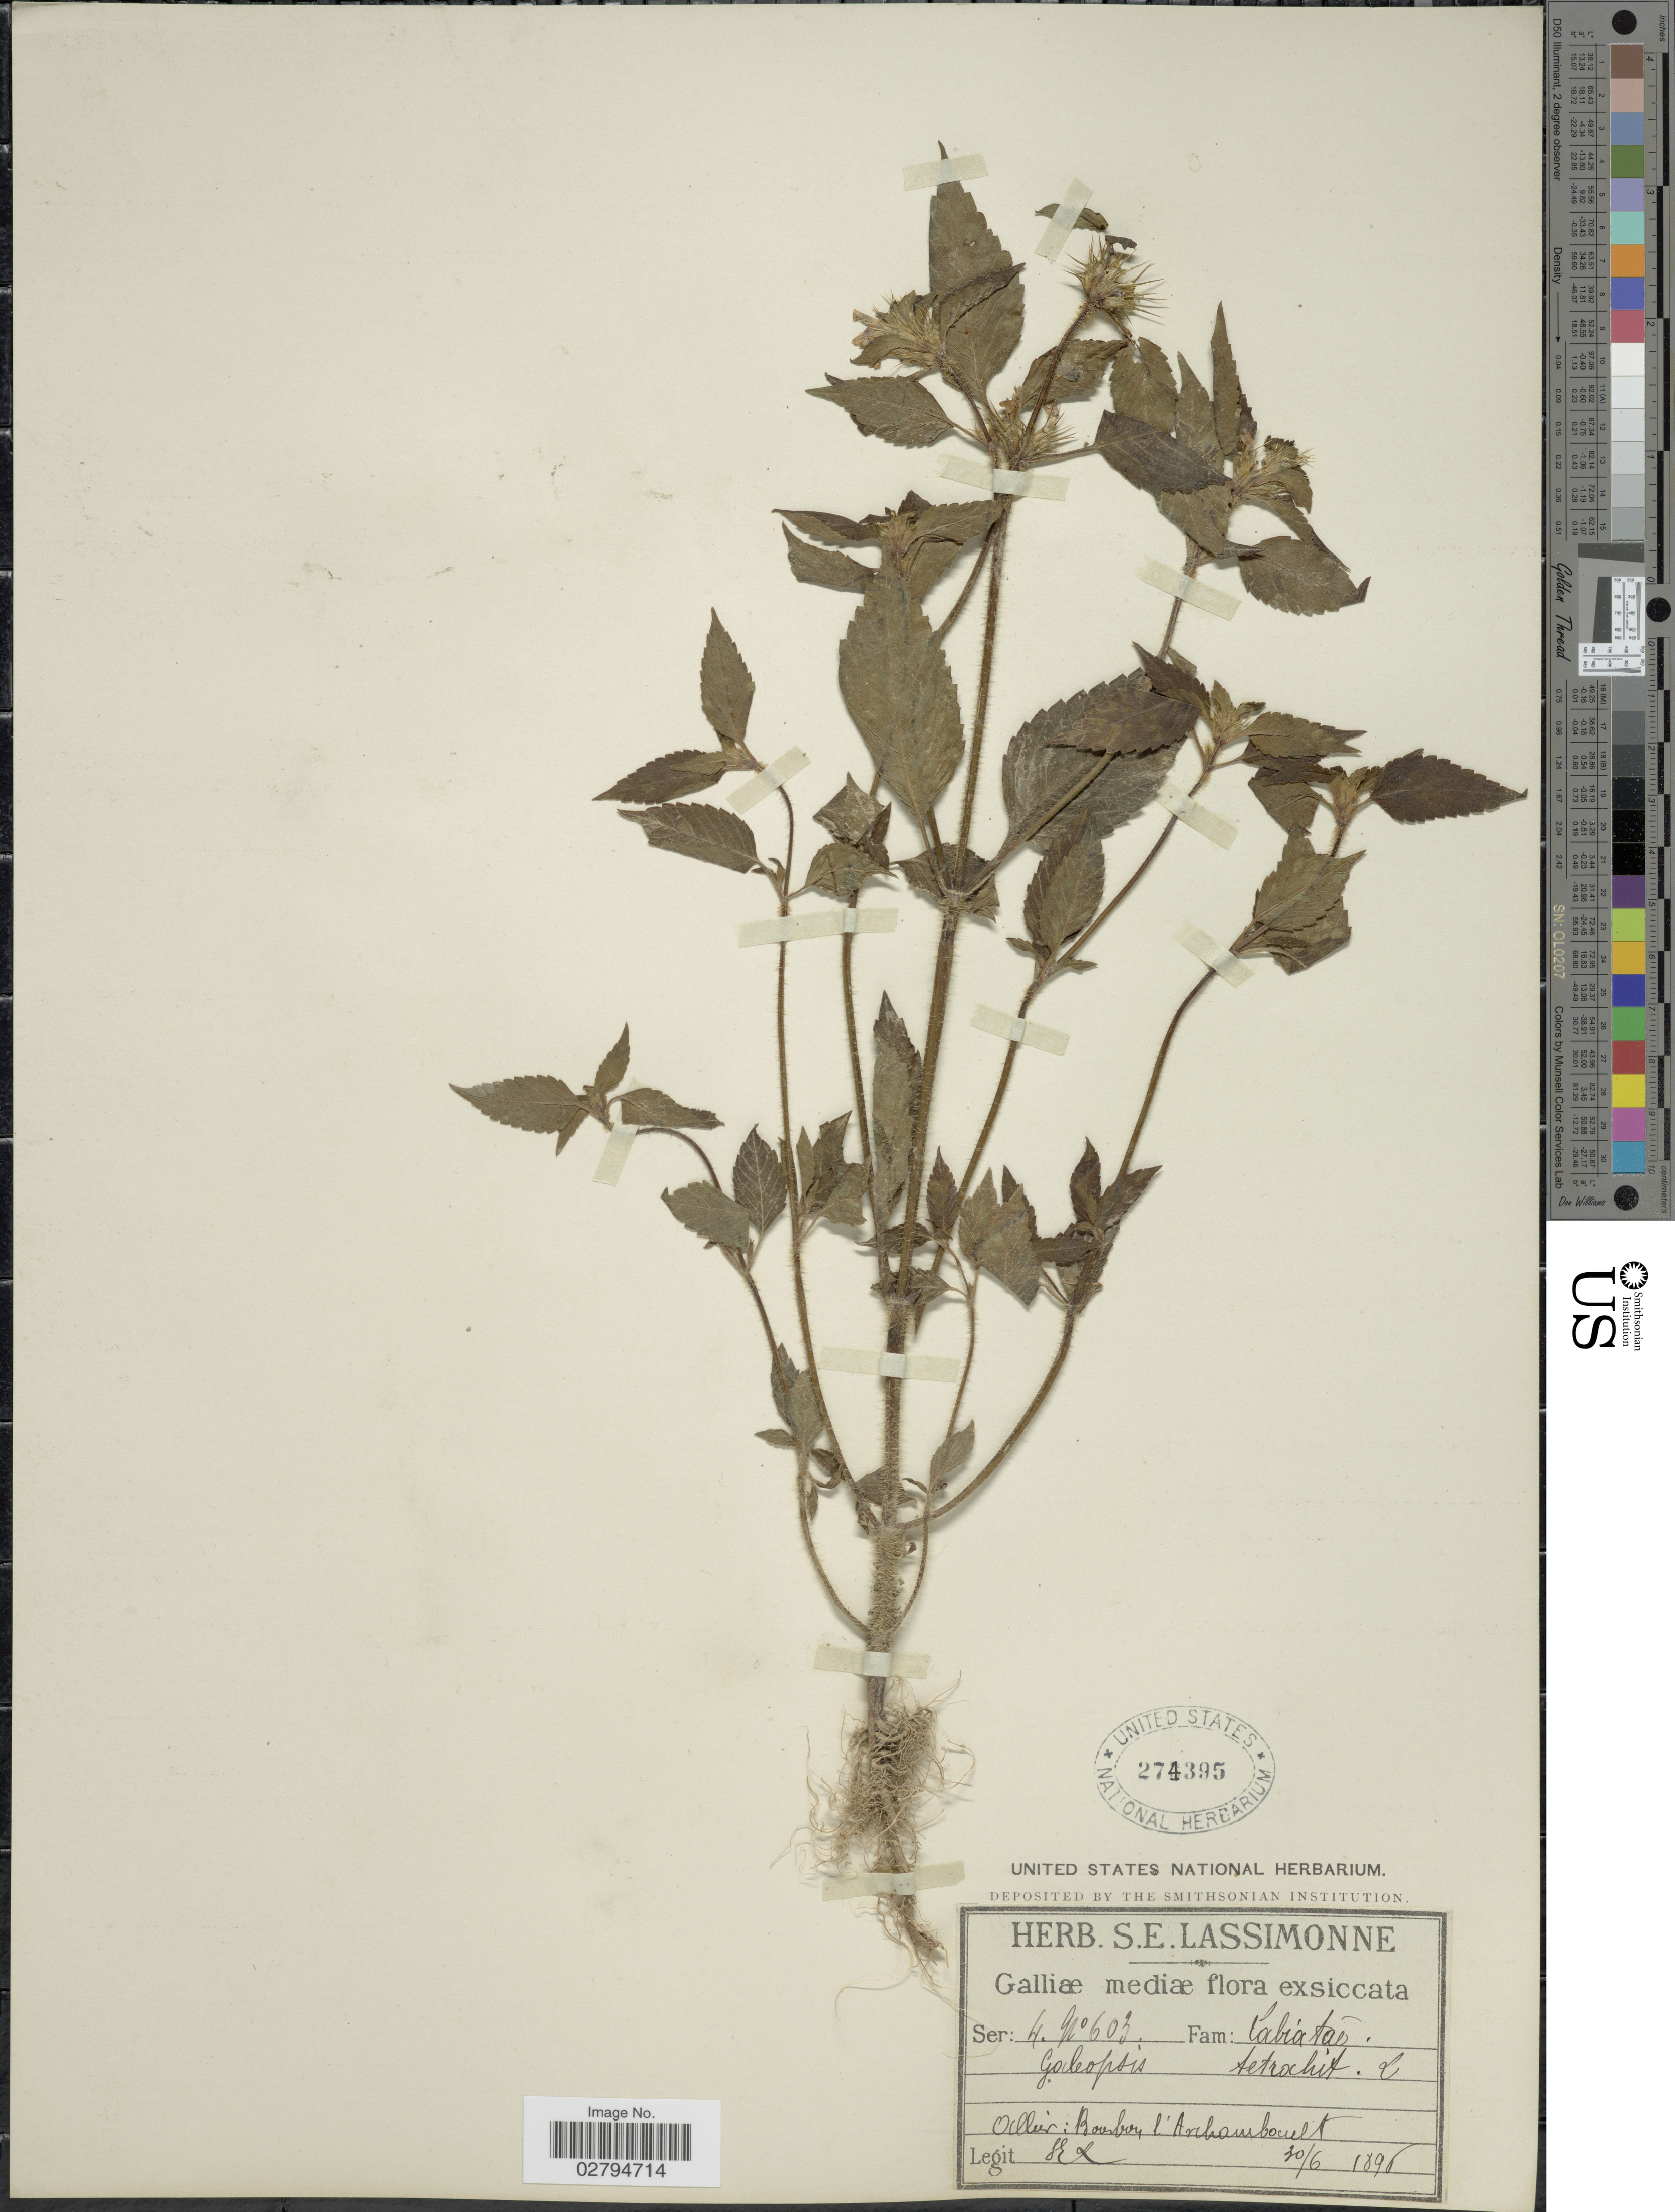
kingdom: Plantae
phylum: Tracheophyta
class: Magnoliopsida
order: Lamiales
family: Lamiaceae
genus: Galeopsis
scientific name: Galeopsis tetrahit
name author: L.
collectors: S. Lassimonne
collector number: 603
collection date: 1896-06-30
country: France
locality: Galliæ mediæ. Allier: Bourboun l'Archambault.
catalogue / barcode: US 274395